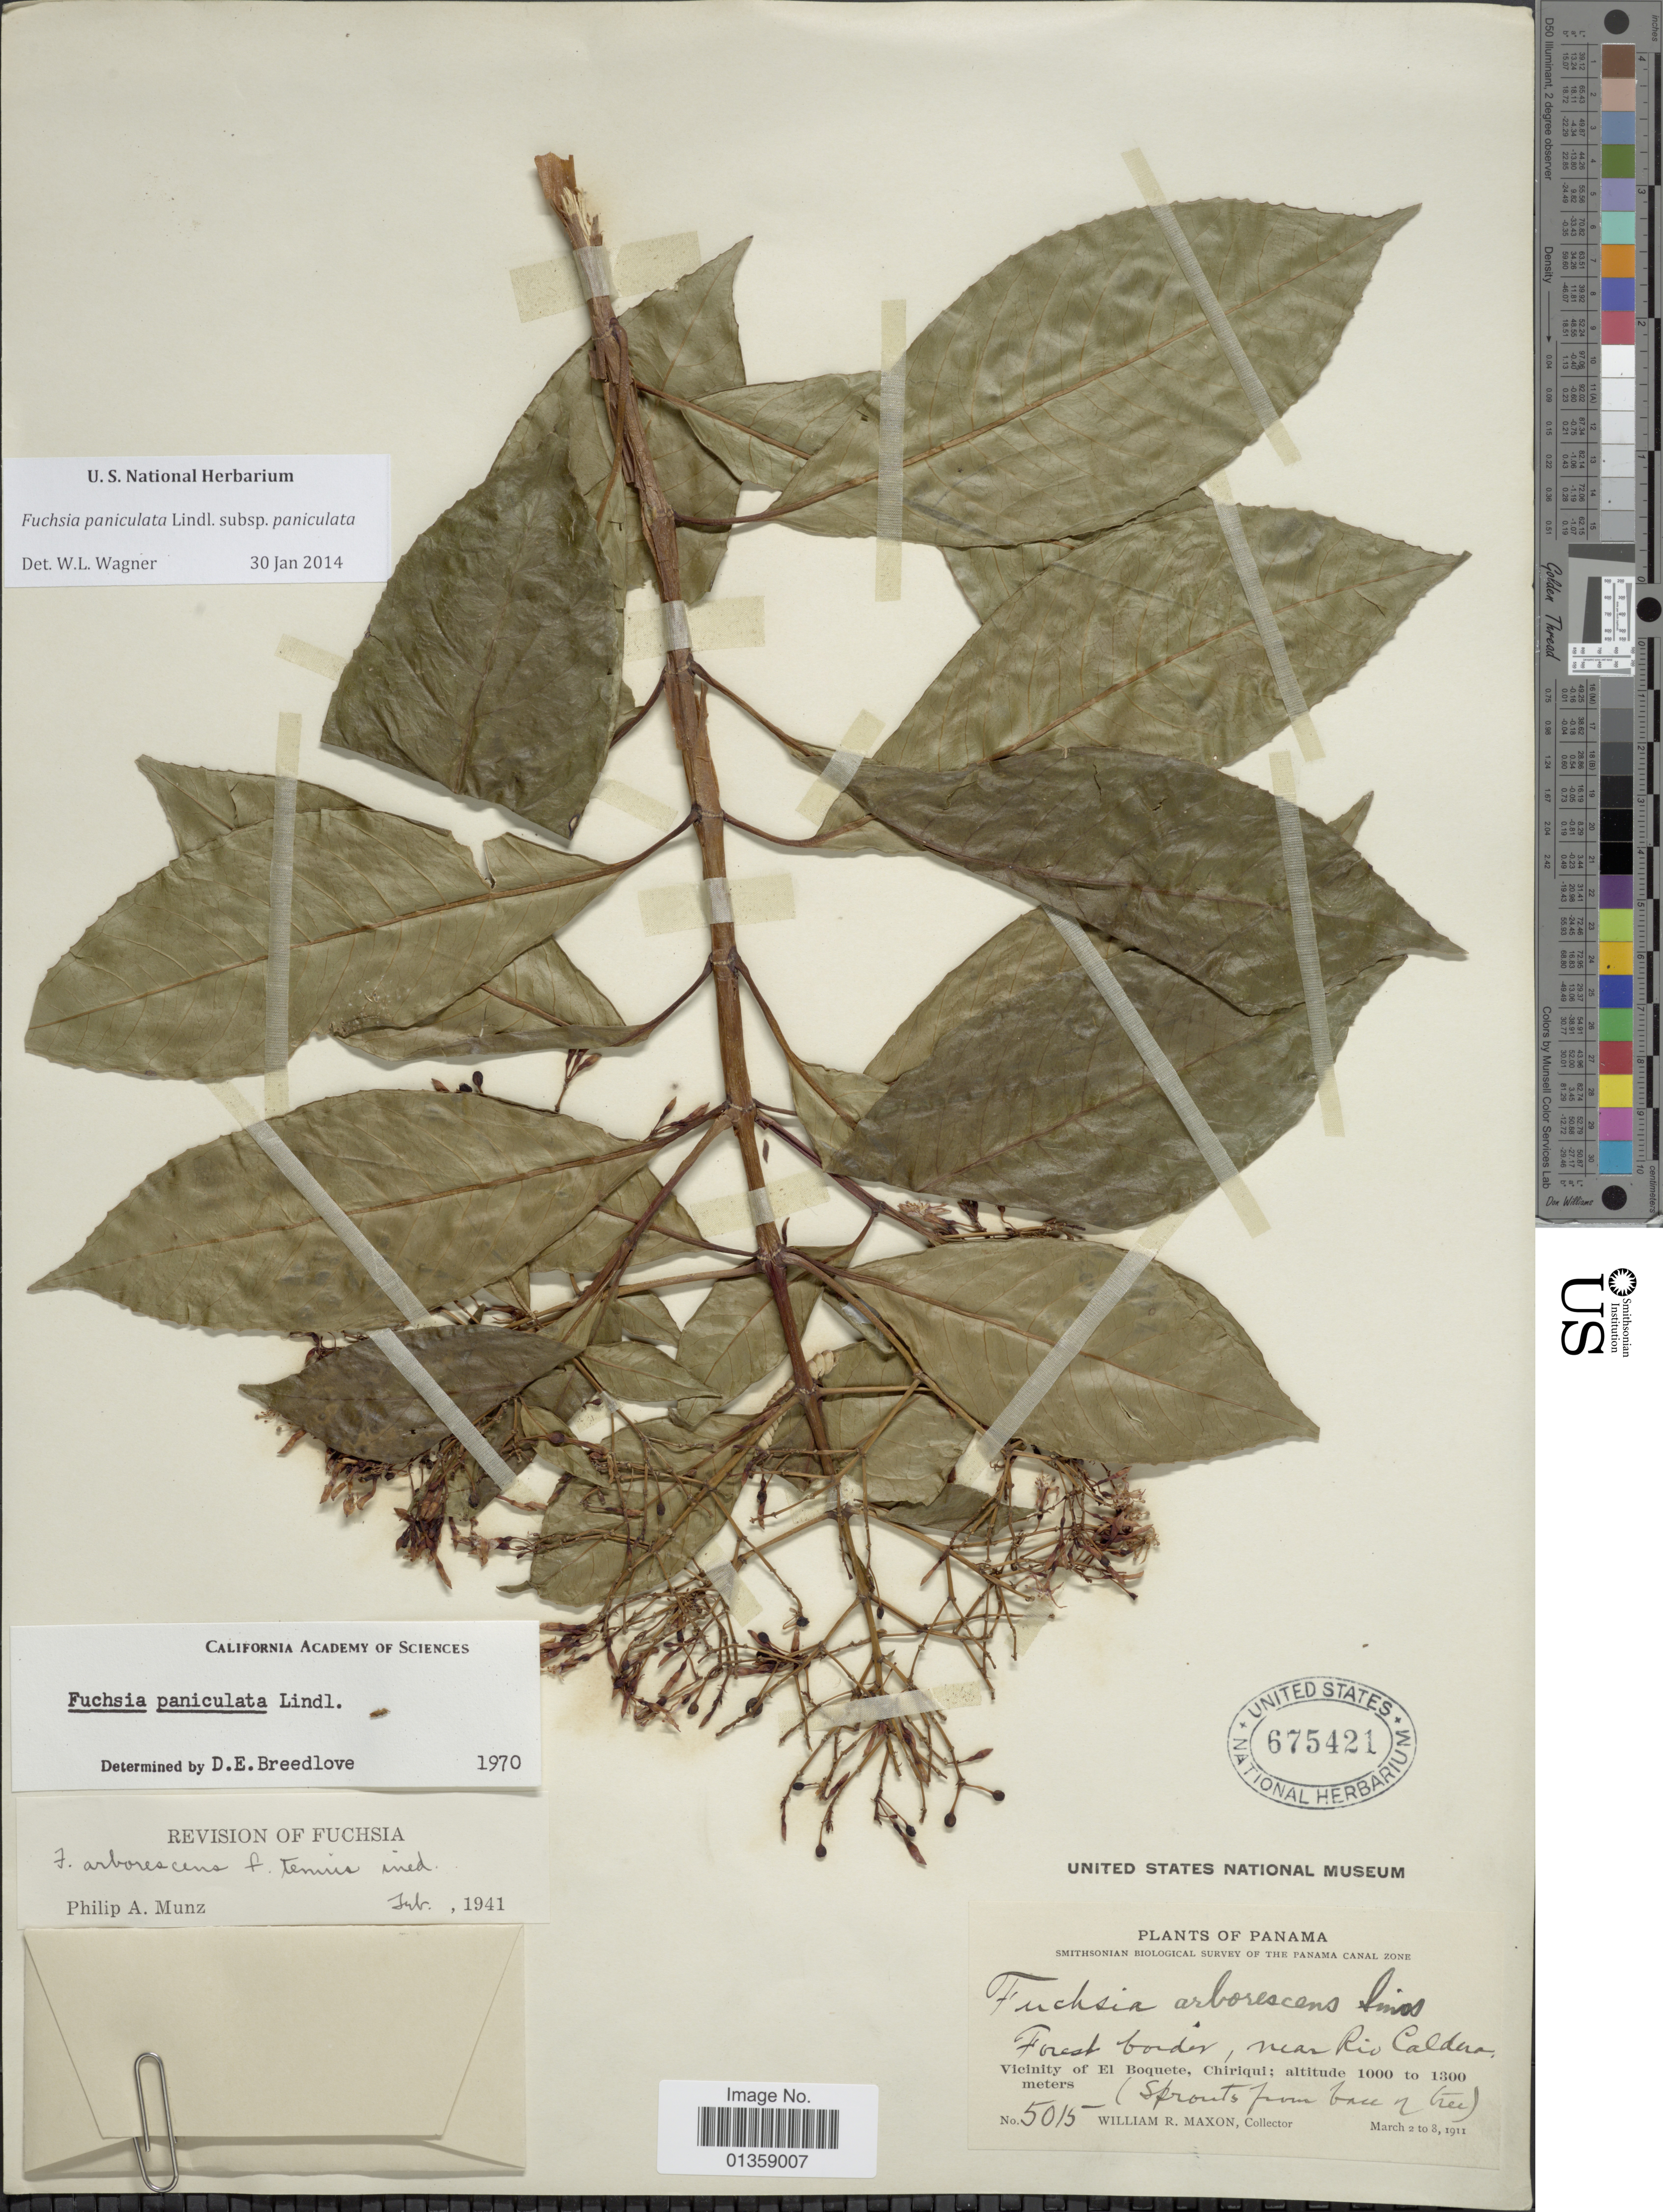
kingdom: Plantae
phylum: Tracheophyta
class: Magnoliopsida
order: Myrtales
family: Onagraceae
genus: Fuchsia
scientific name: Fuchsia paniculata subsp. paniculata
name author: Lindl.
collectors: W. R. Maxon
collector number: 5015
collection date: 1911-03-02/1911-03-03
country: Panama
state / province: Chiriqui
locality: Vicinity of El Boquete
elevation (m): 1000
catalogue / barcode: US 675421